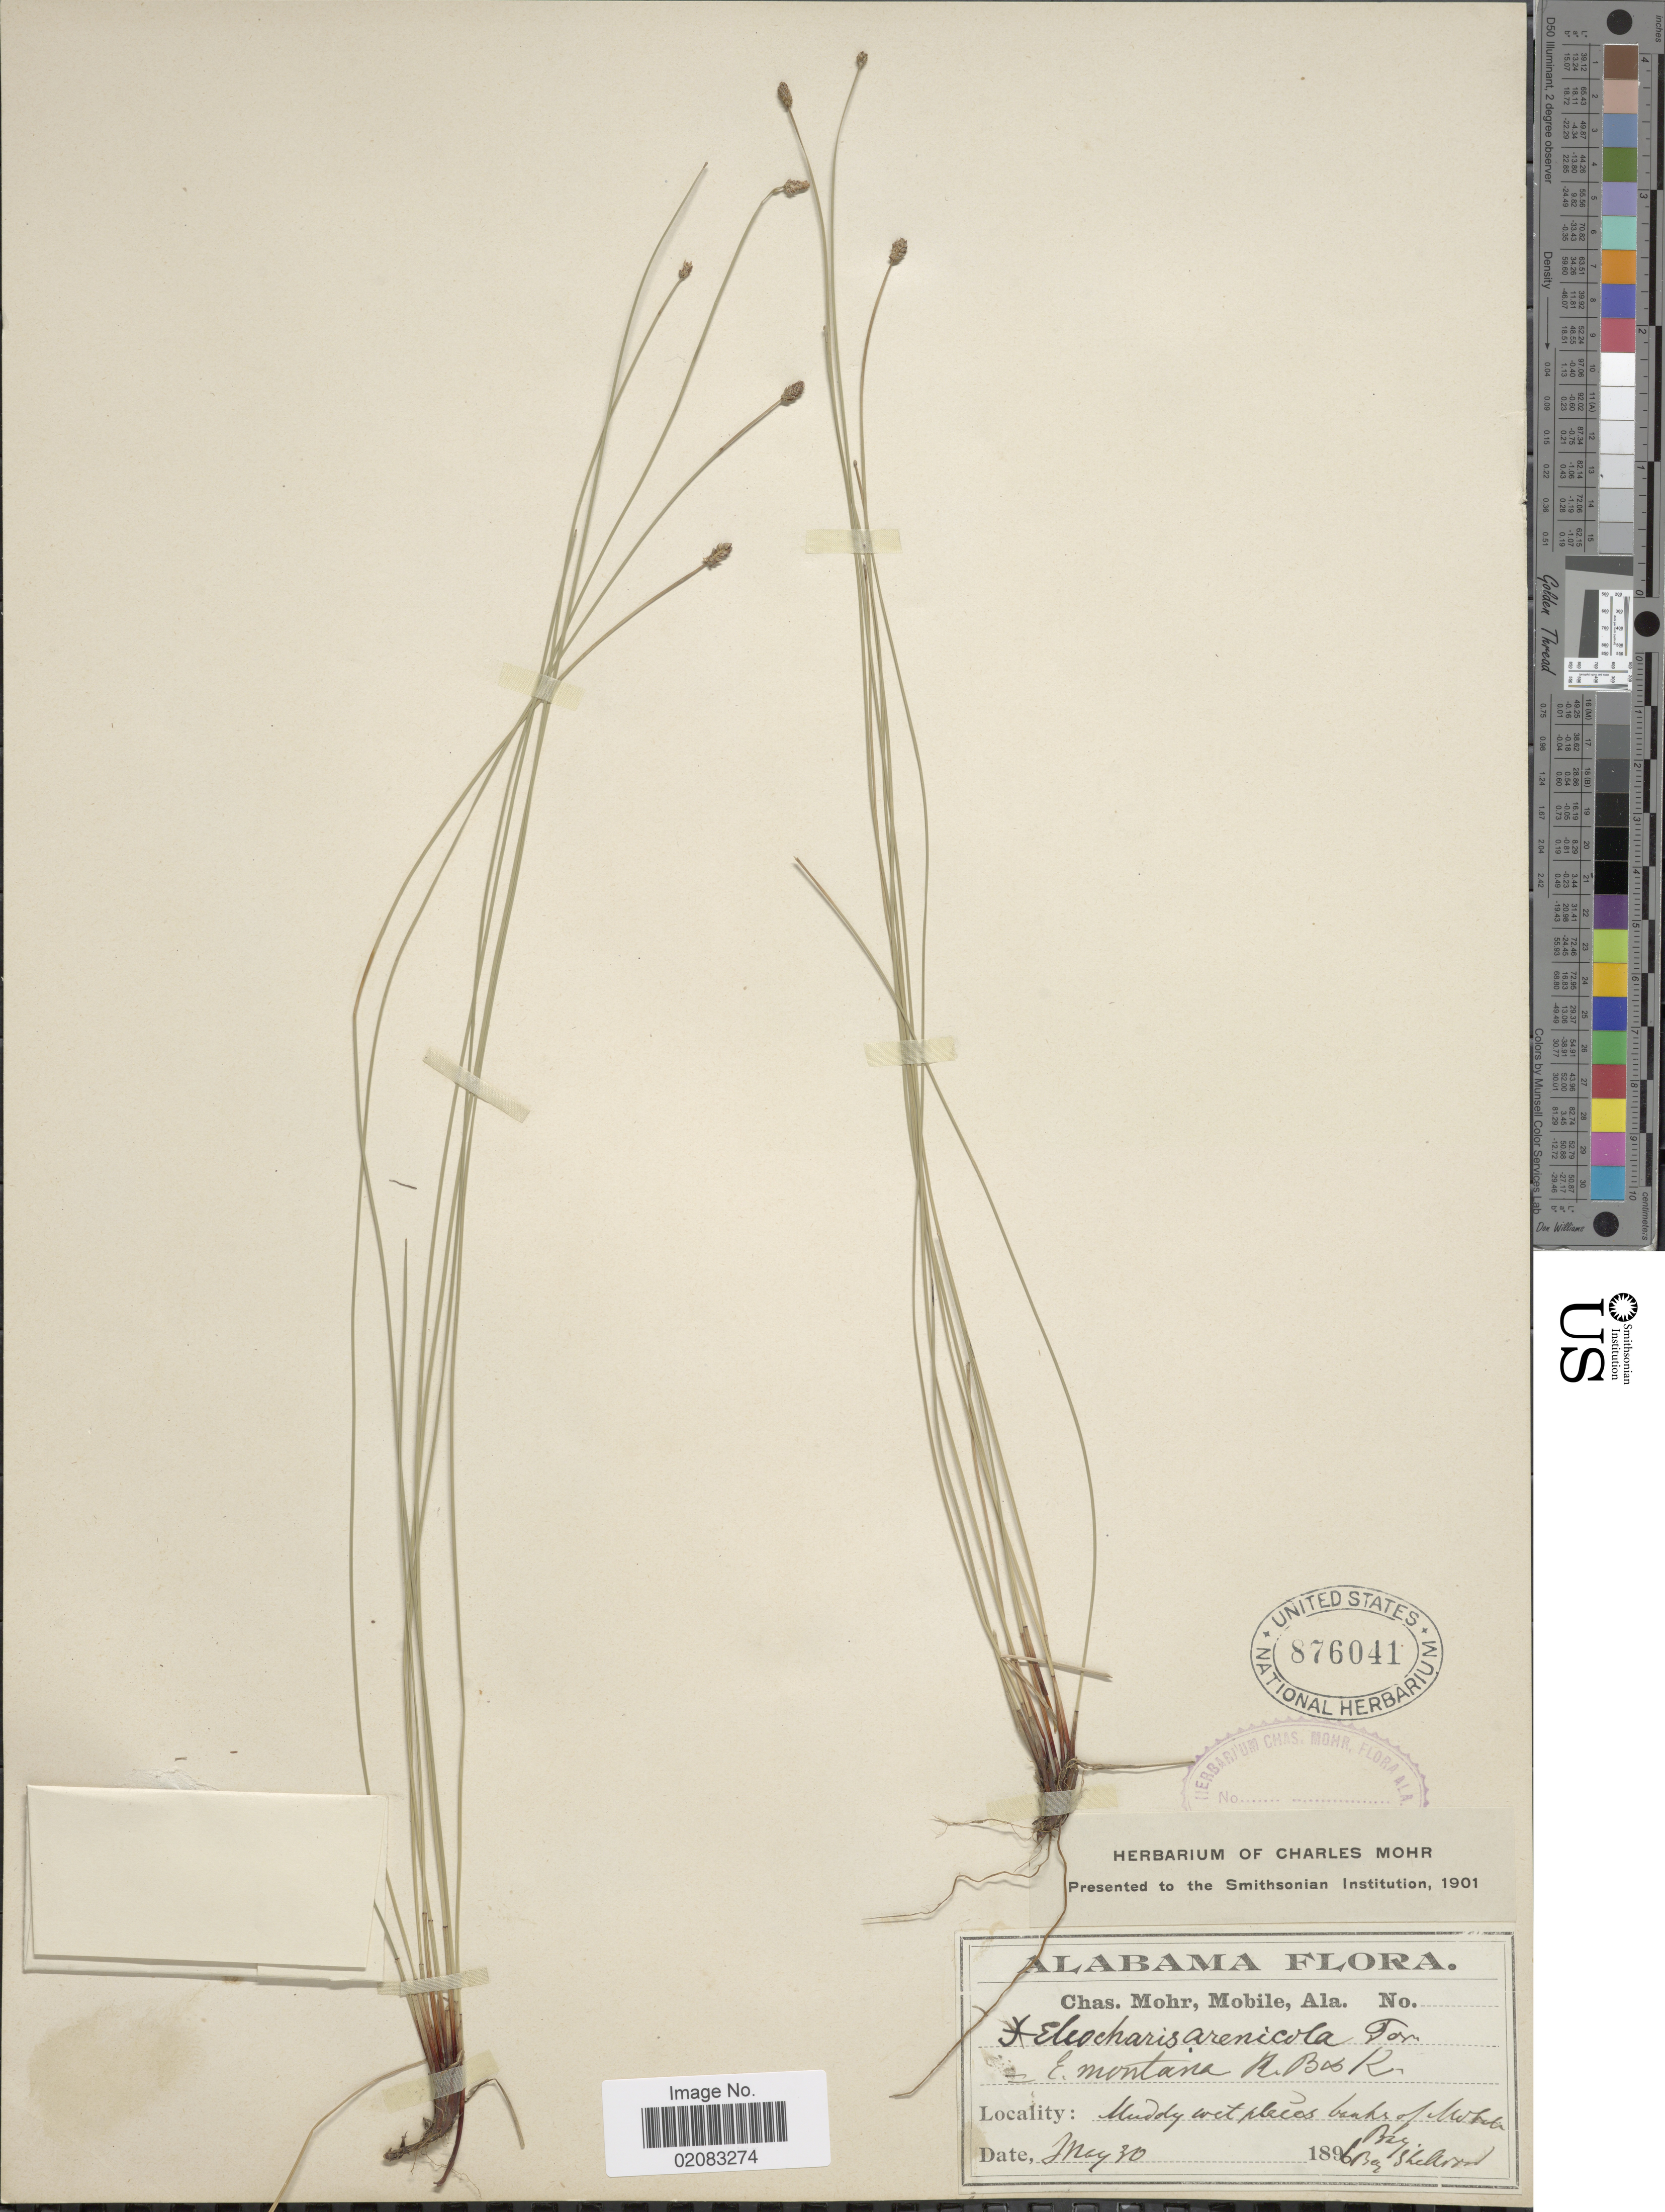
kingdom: Plantae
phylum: Tracheophyta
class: Liliopsida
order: Poales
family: Cyperaceae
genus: Eleocharis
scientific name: Eleocharis montevidensis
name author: Kunth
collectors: C. T. Mohr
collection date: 1896-05-30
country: United States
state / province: Alabama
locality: Muddy wet places banks of Mobile Bay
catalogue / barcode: US 876041